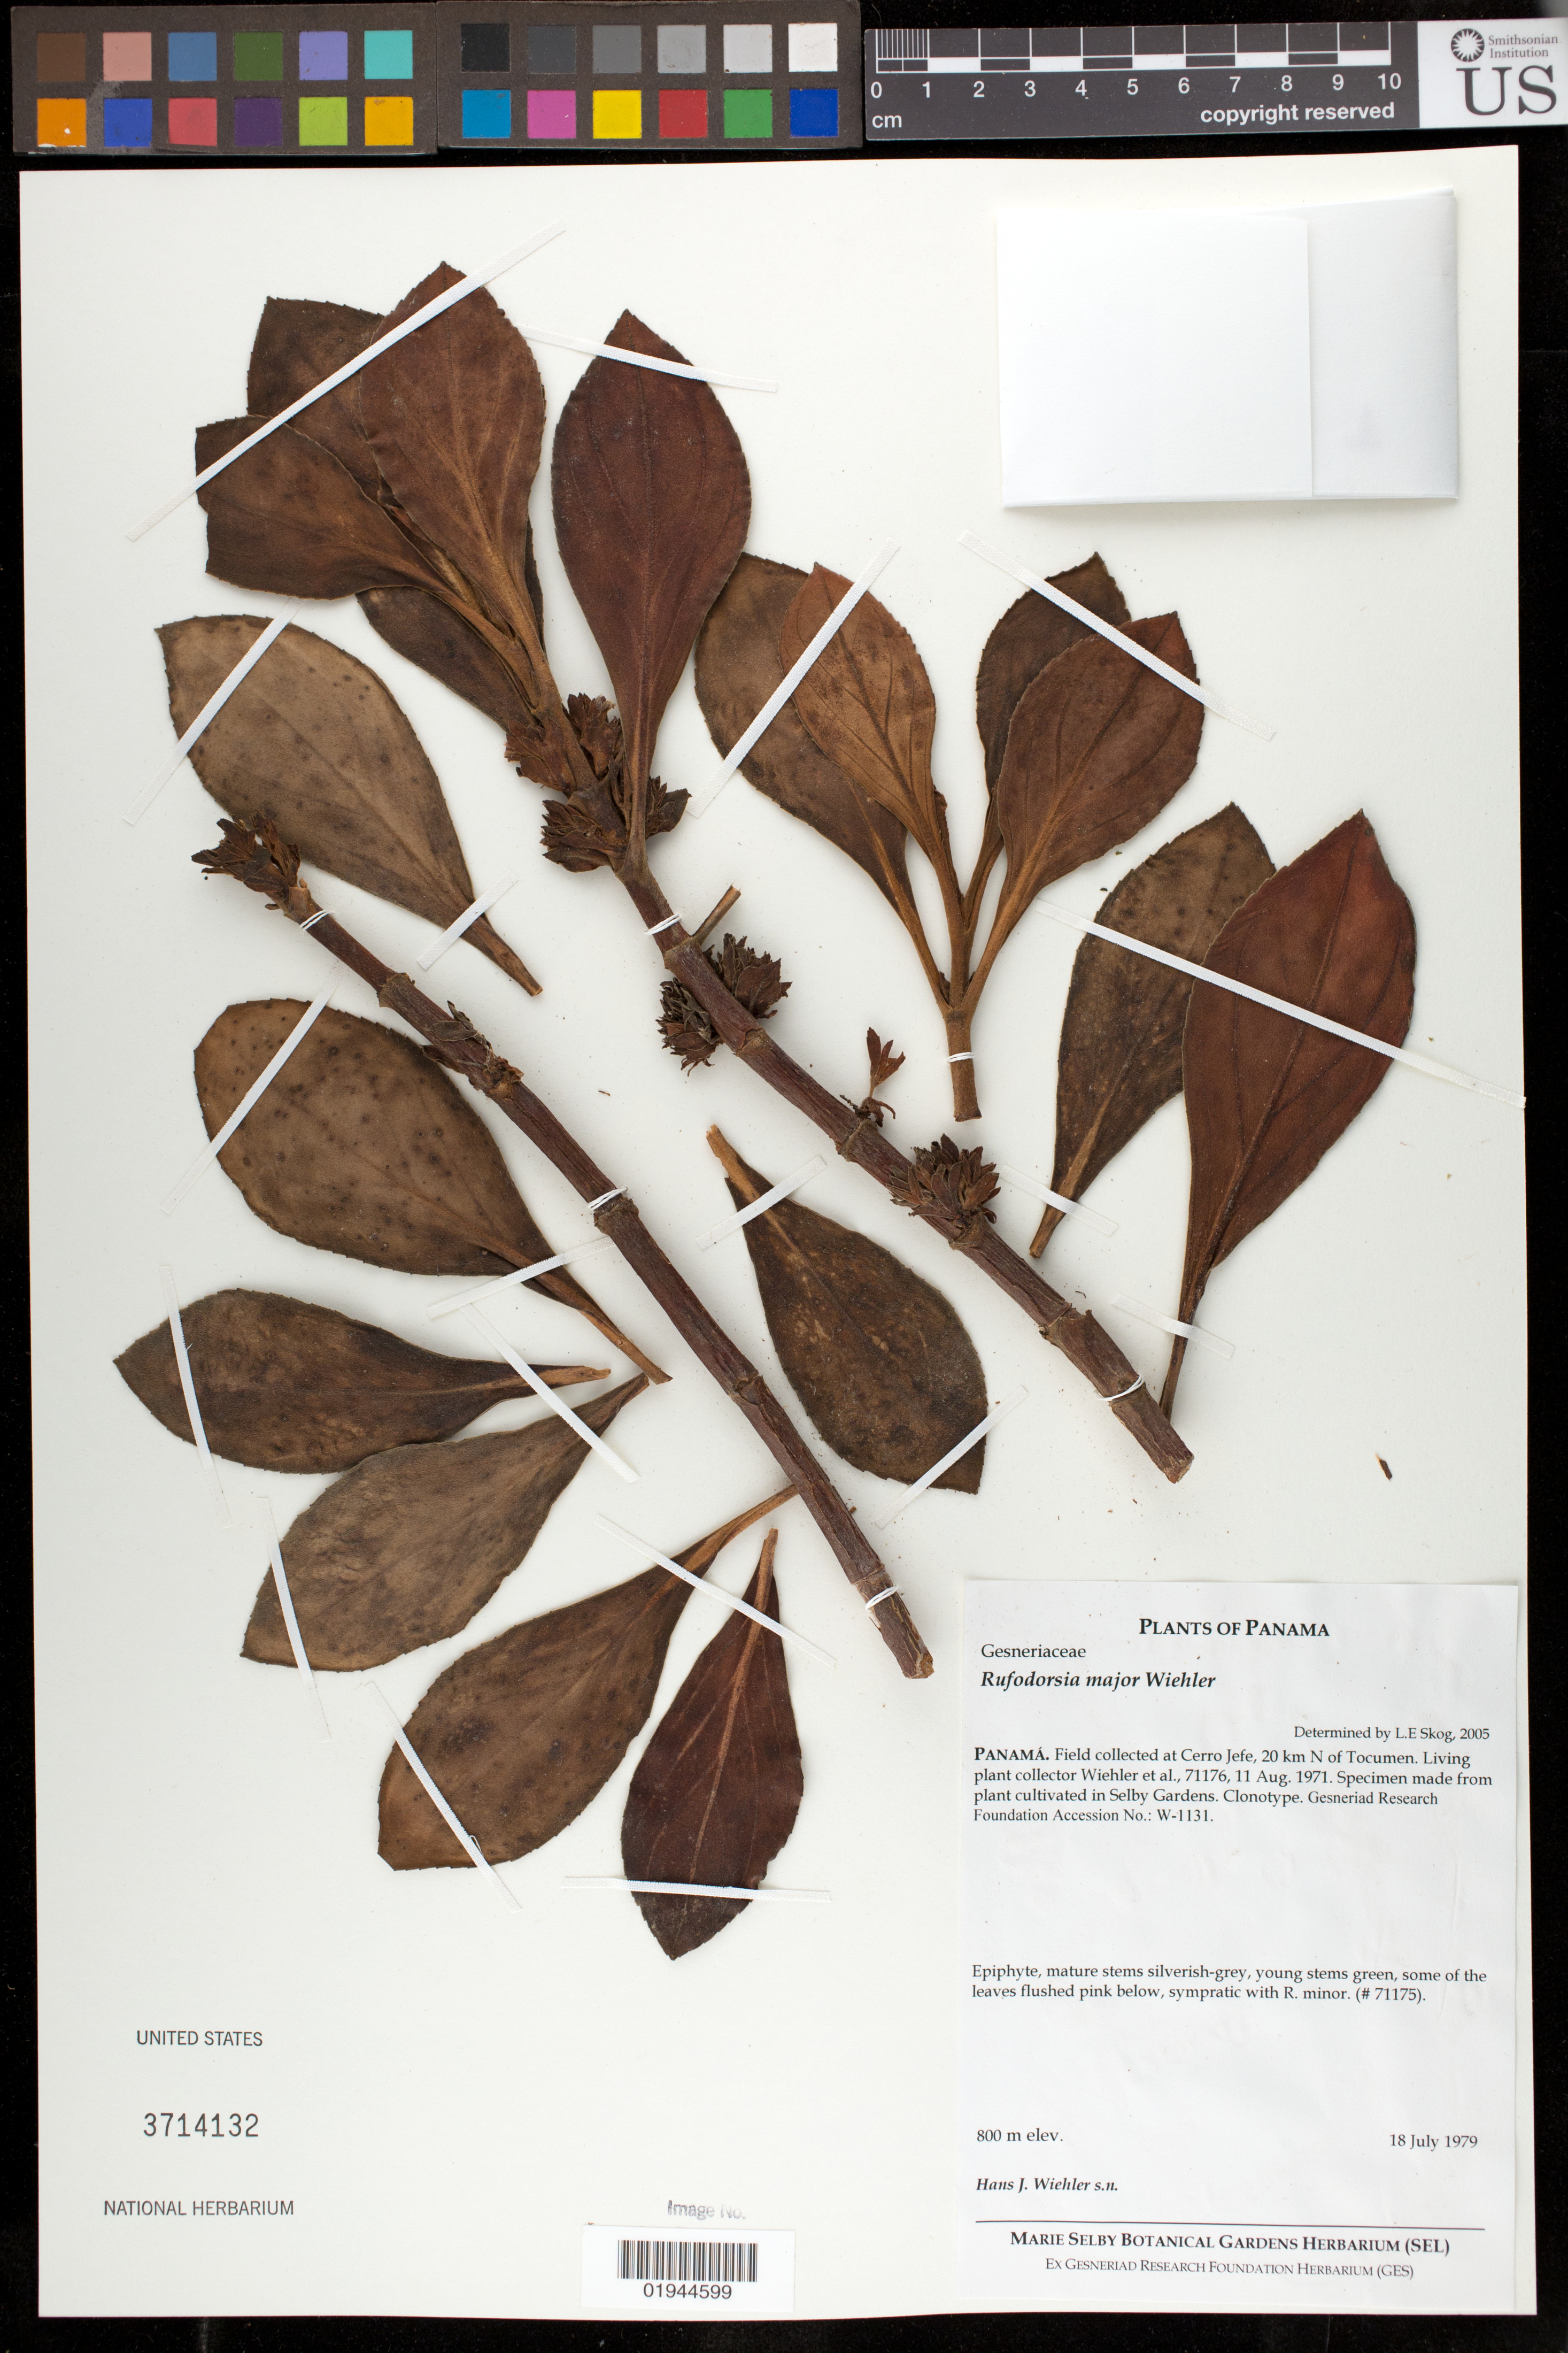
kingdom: Plantae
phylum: Tracheophyta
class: Magnoliopsida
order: Lamiales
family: Gesneriaceae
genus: Rufodorsia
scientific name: Rufodorsia major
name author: Wiehler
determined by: Skog, Laurence E.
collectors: H. J. Wiehler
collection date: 1979-07-18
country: United States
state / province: Florida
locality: Marie Selby Botanical Gardens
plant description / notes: Field collected at Cerro Jefe, 20 km N of Tocumen. Living plant collector Wiehler et al., 71176, 11 Aug 1971.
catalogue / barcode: US 3714132